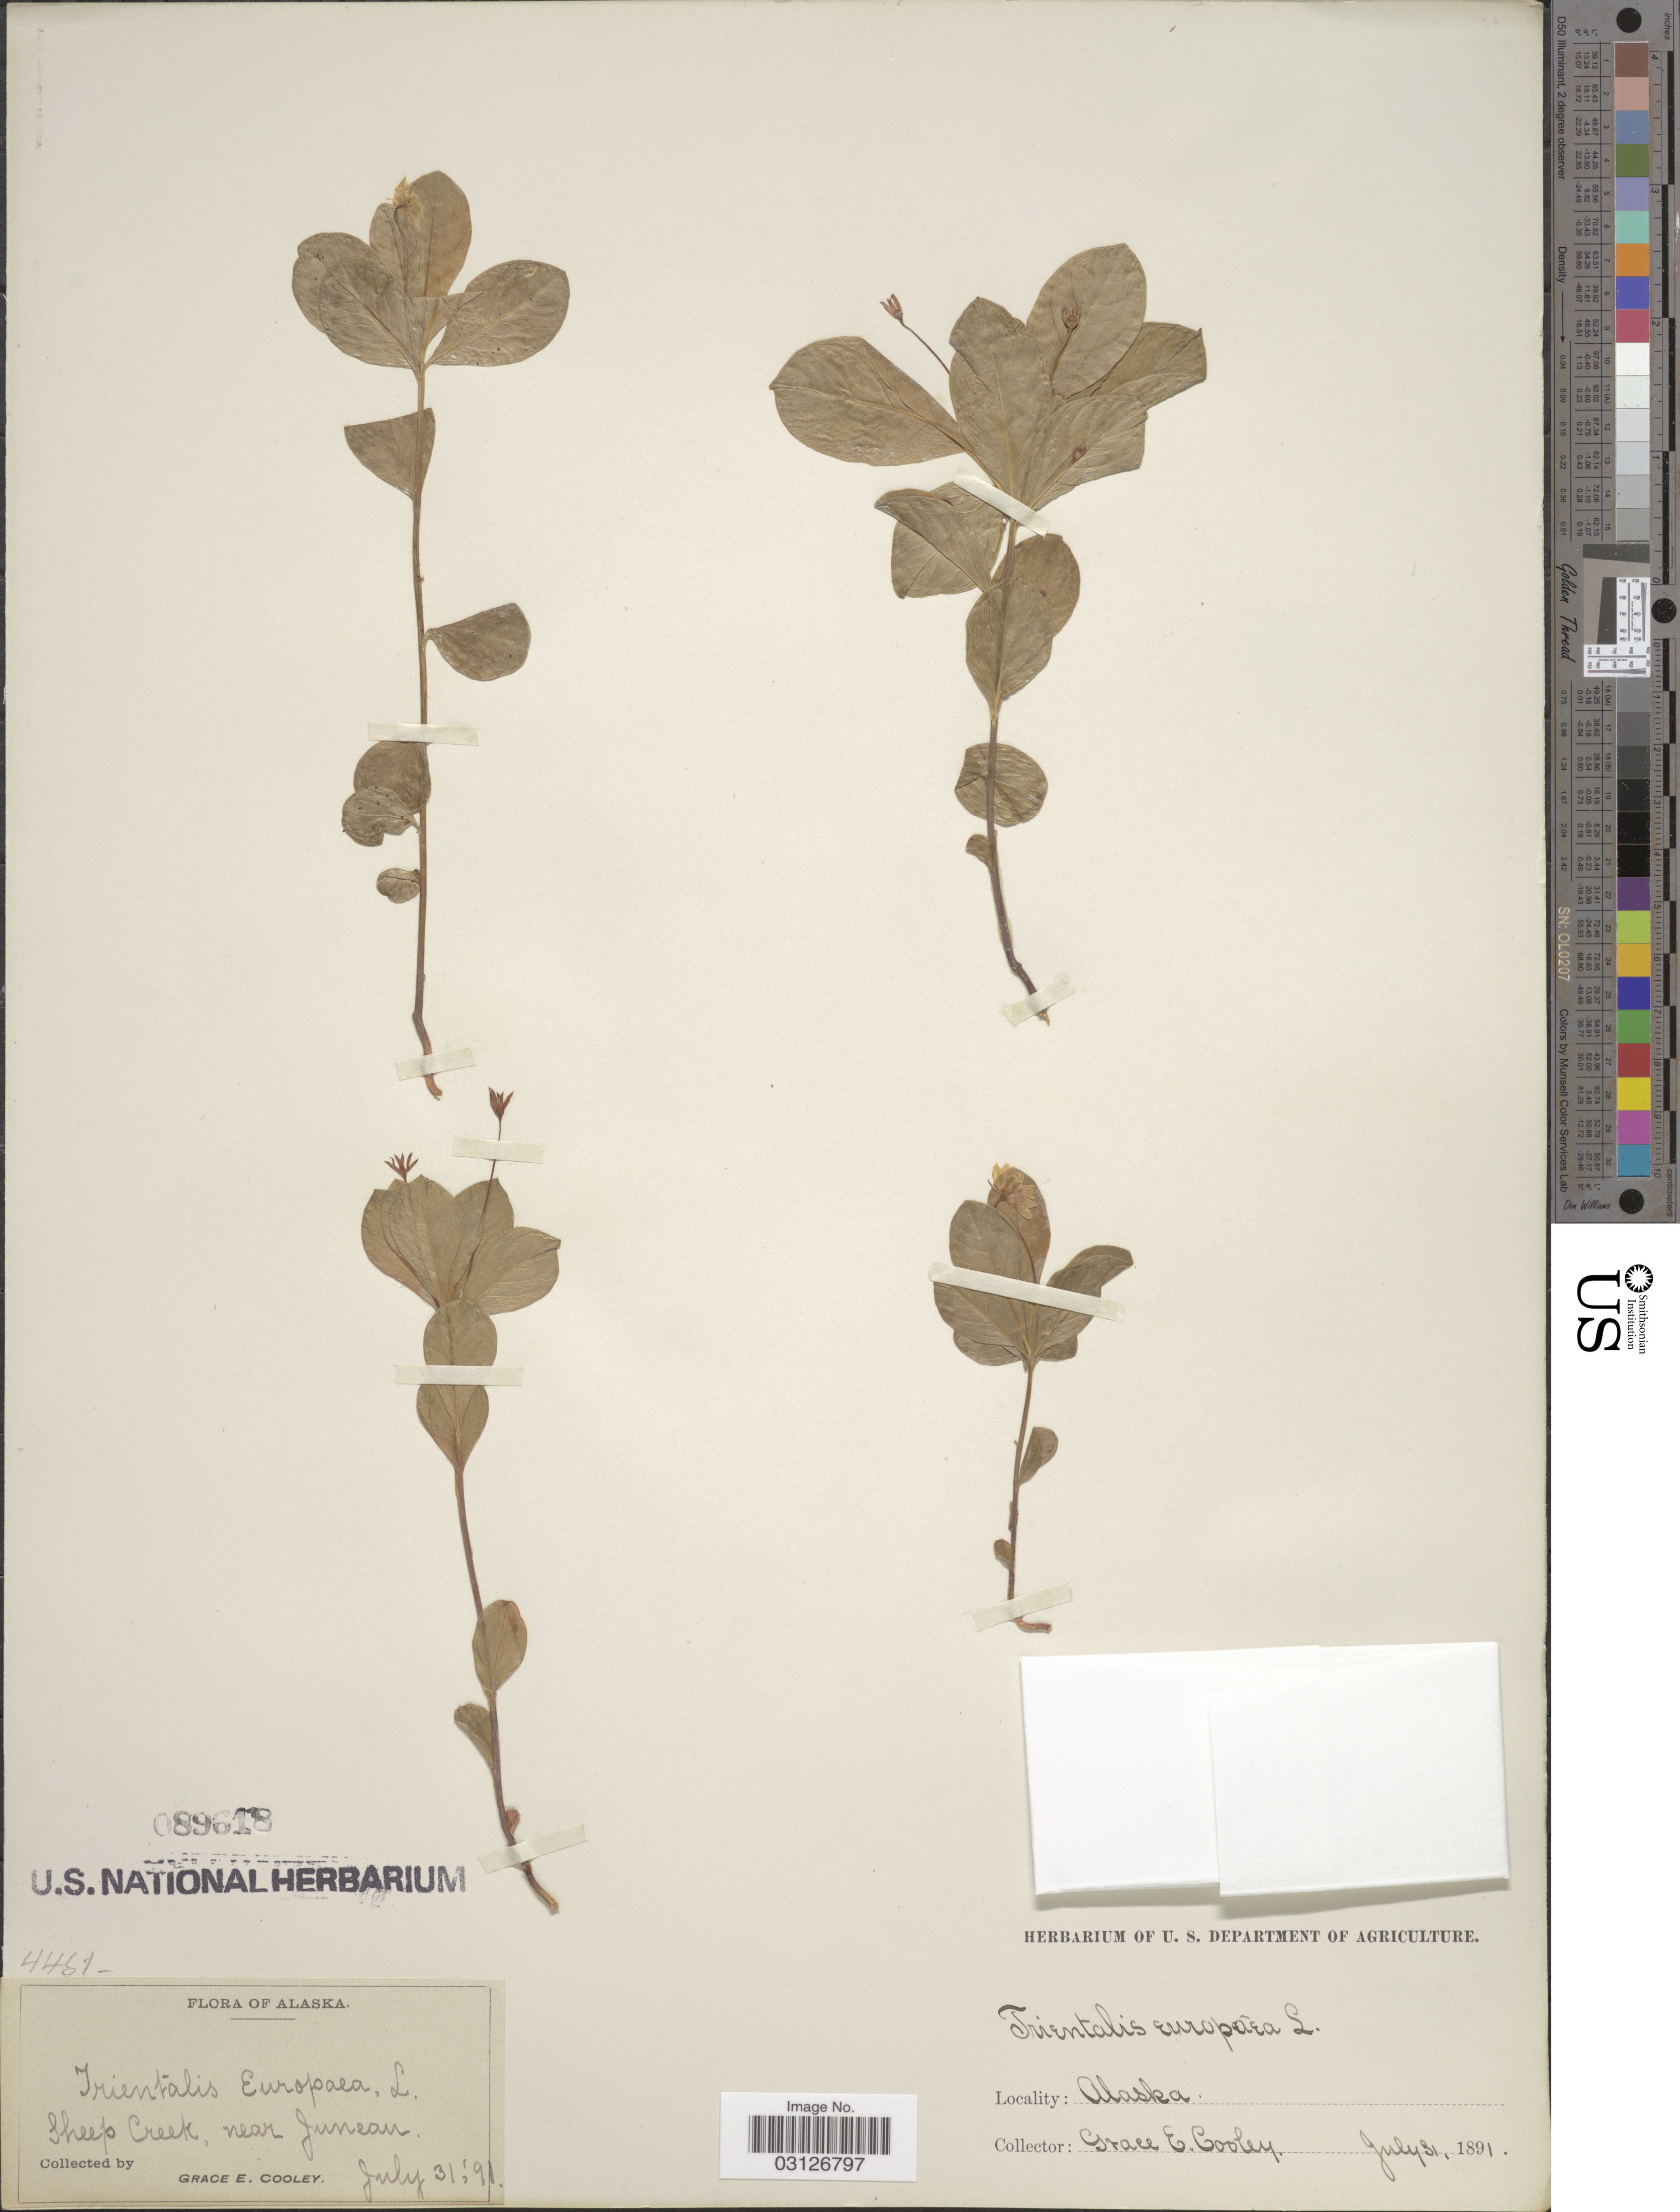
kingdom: Plantae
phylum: Tracheophyta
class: Magnoliopsida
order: Ericales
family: Primulaceae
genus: Trientalis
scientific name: Trientalis europaea subsp. arctica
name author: (Fisch. ex Hook.) Hultén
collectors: G. E. Cooley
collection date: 1891-07-31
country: United States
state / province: Alaska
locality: Sheep Creek, near Junean.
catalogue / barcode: US 89618